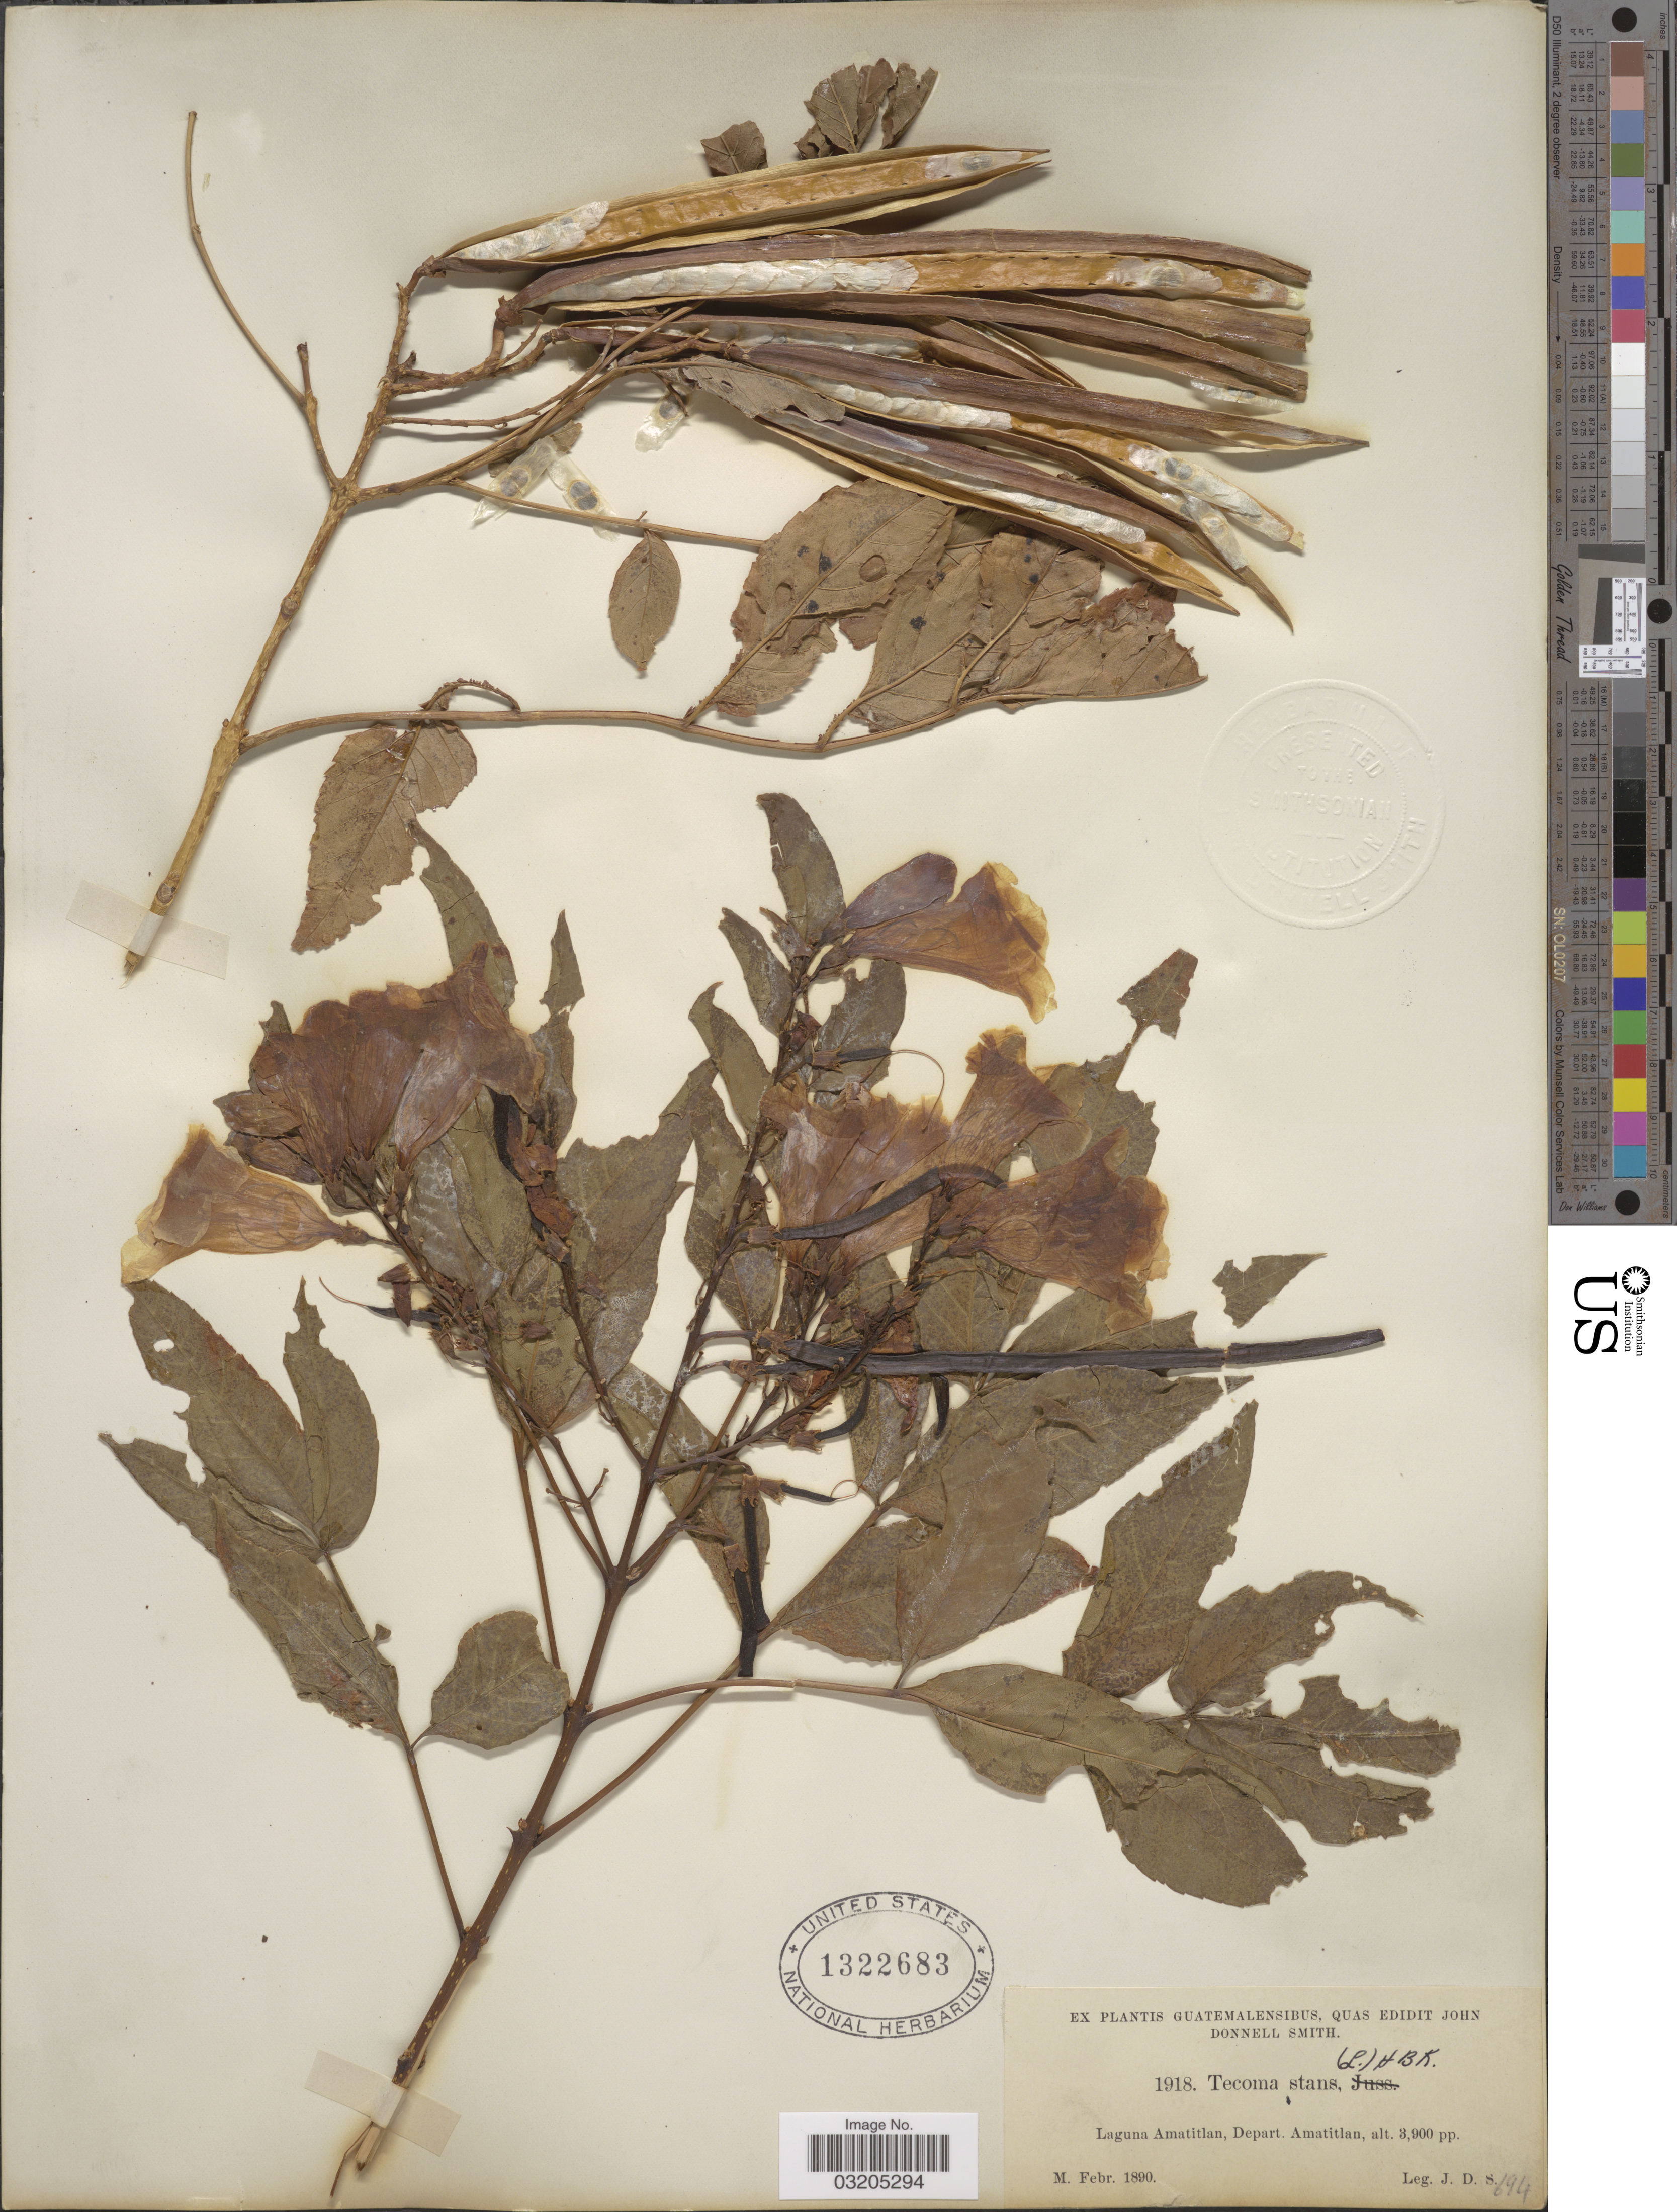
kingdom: Plantae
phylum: Tracheophyta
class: Magnoliopsida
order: Lamiales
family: Bignoniaceae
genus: Tecoma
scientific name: Tecoma stans var. stans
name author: (L.) Juss. ex Kunth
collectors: J. Donnell Smith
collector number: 1918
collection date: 1890-02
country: Guatemala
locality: Laguna Amatitlan, Depart. Amatitlan.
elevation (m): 1189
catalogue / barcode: US 1322683